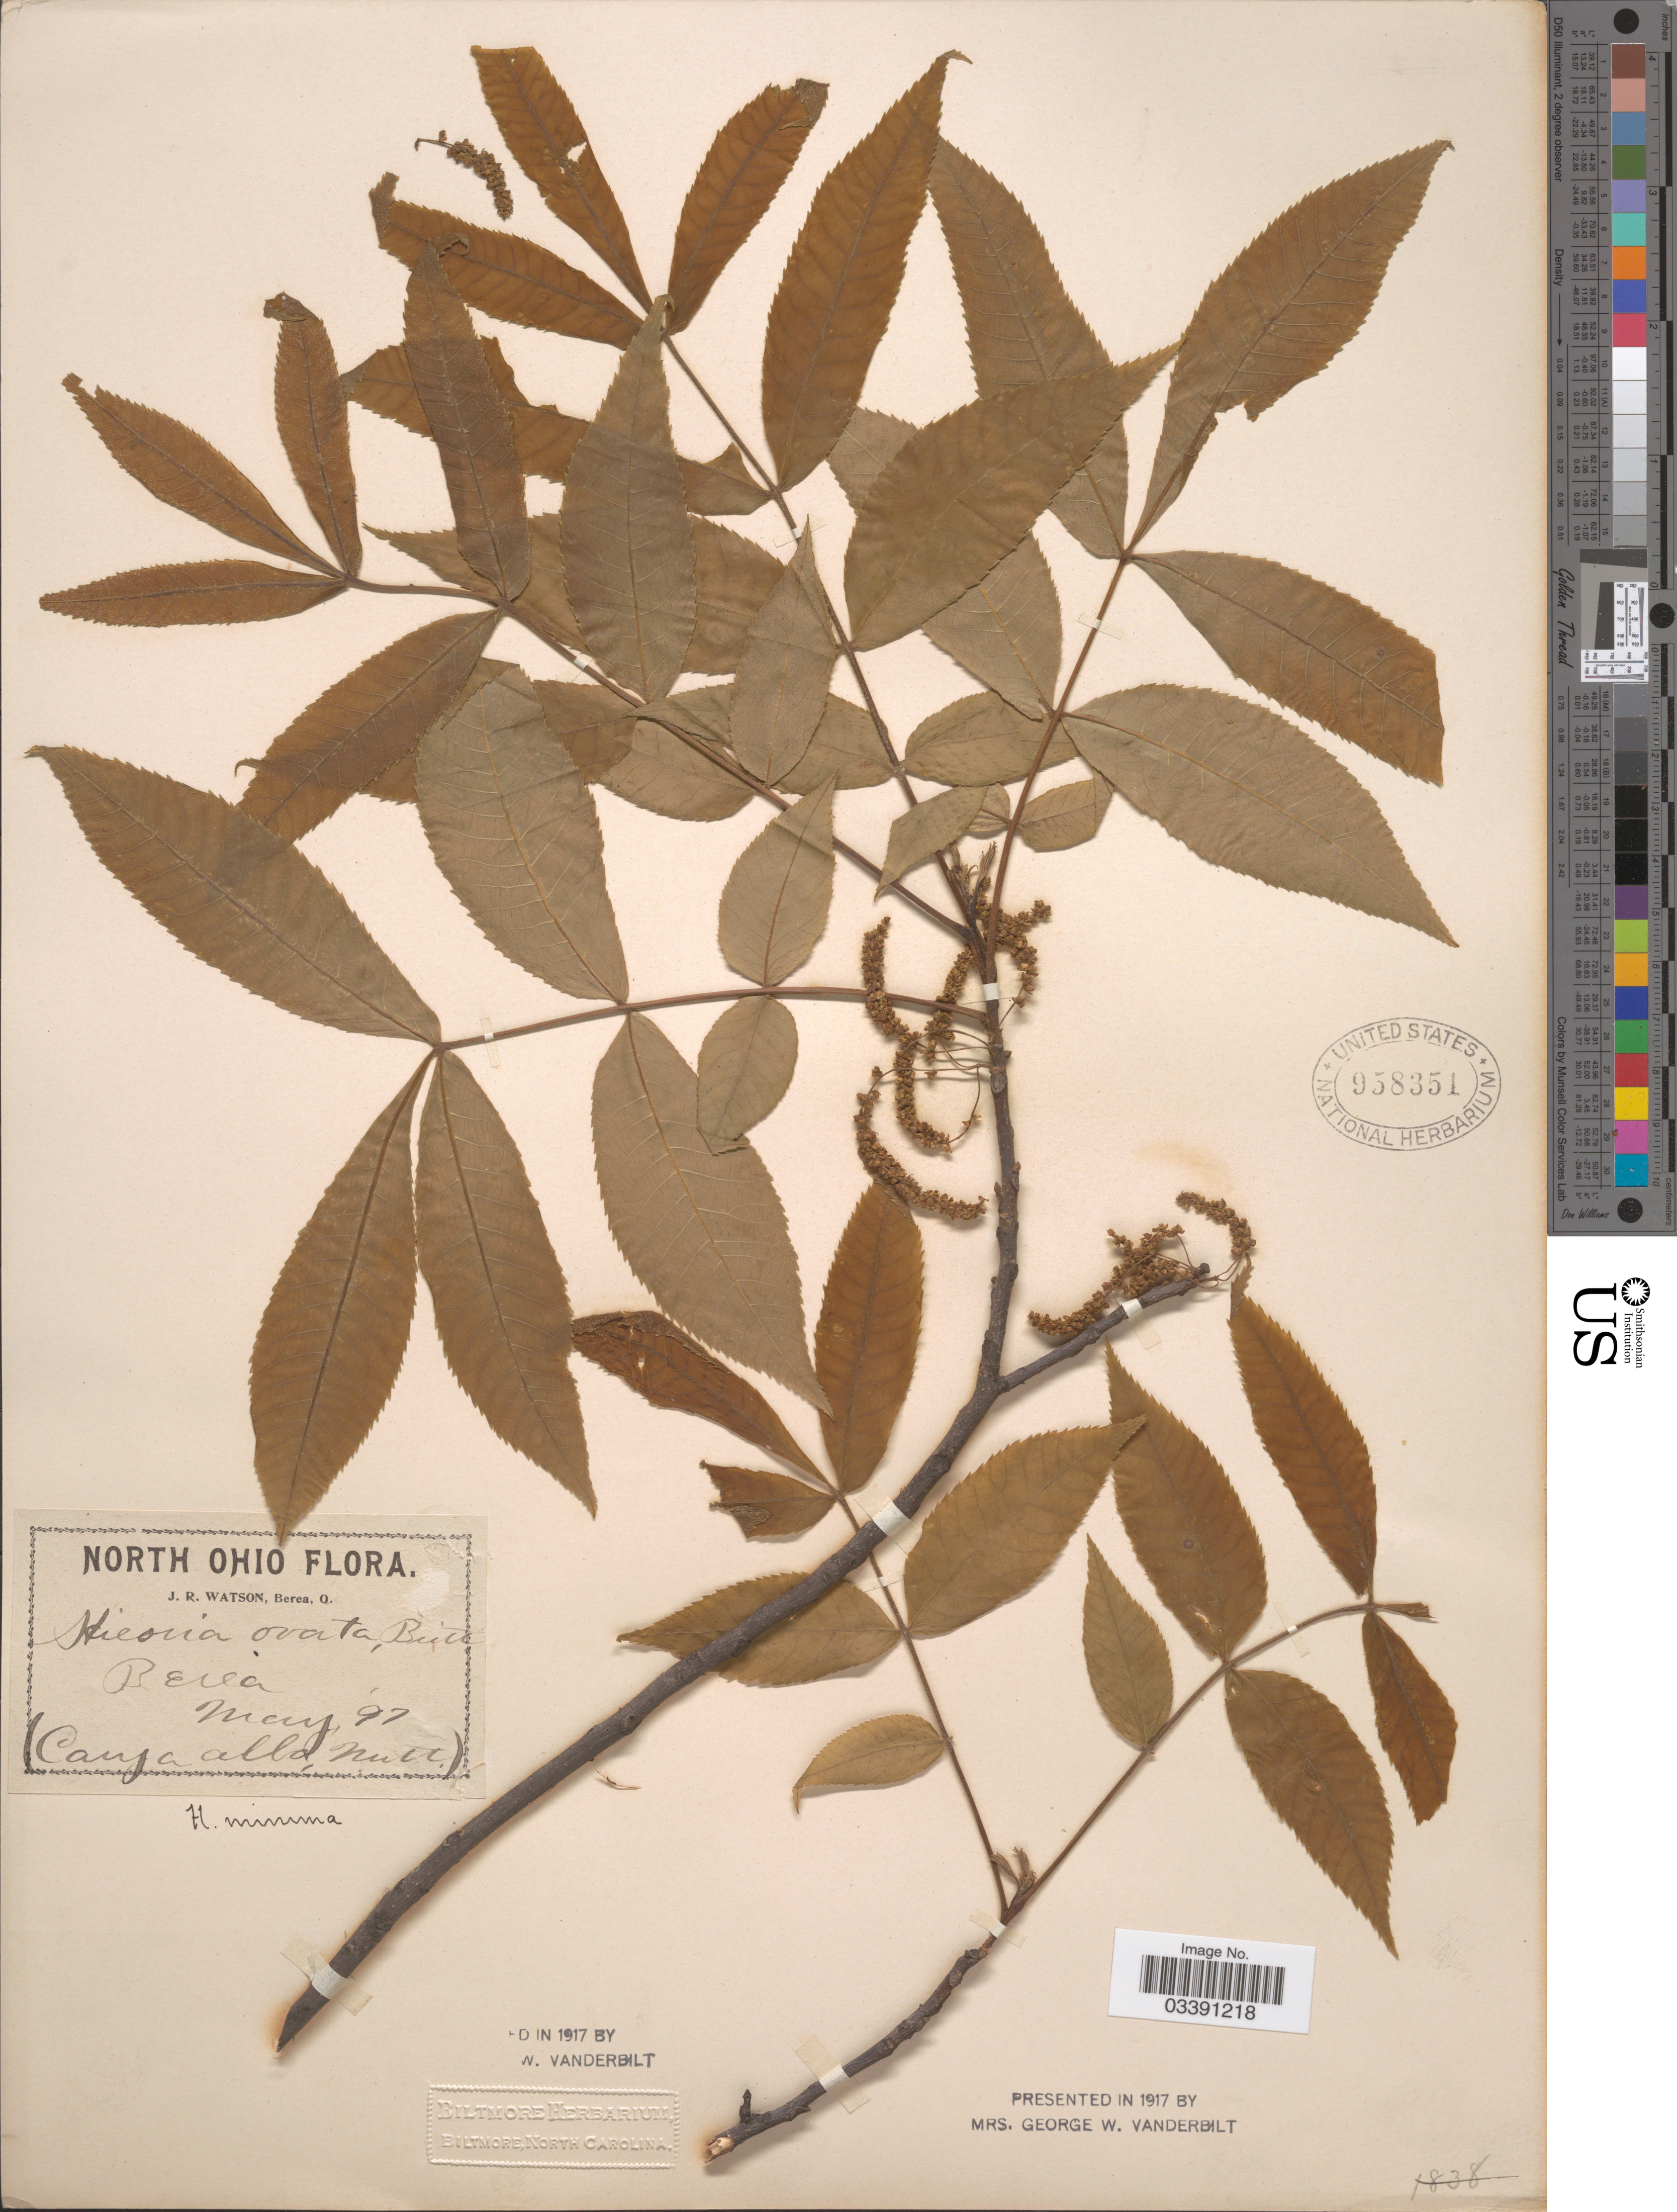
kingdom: Plantae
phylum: Tracheophyta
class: Magnoliopsida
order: Fagales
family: Juglandaceae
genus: Carya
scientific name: Carya cordiformis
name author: (Wangenh.) K. Koch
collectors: J. R. Watson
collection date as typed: Transcribed d/m/y: /5/97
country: United States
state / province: Ohio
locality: North Ohio. Berea.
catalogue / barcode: US 958351